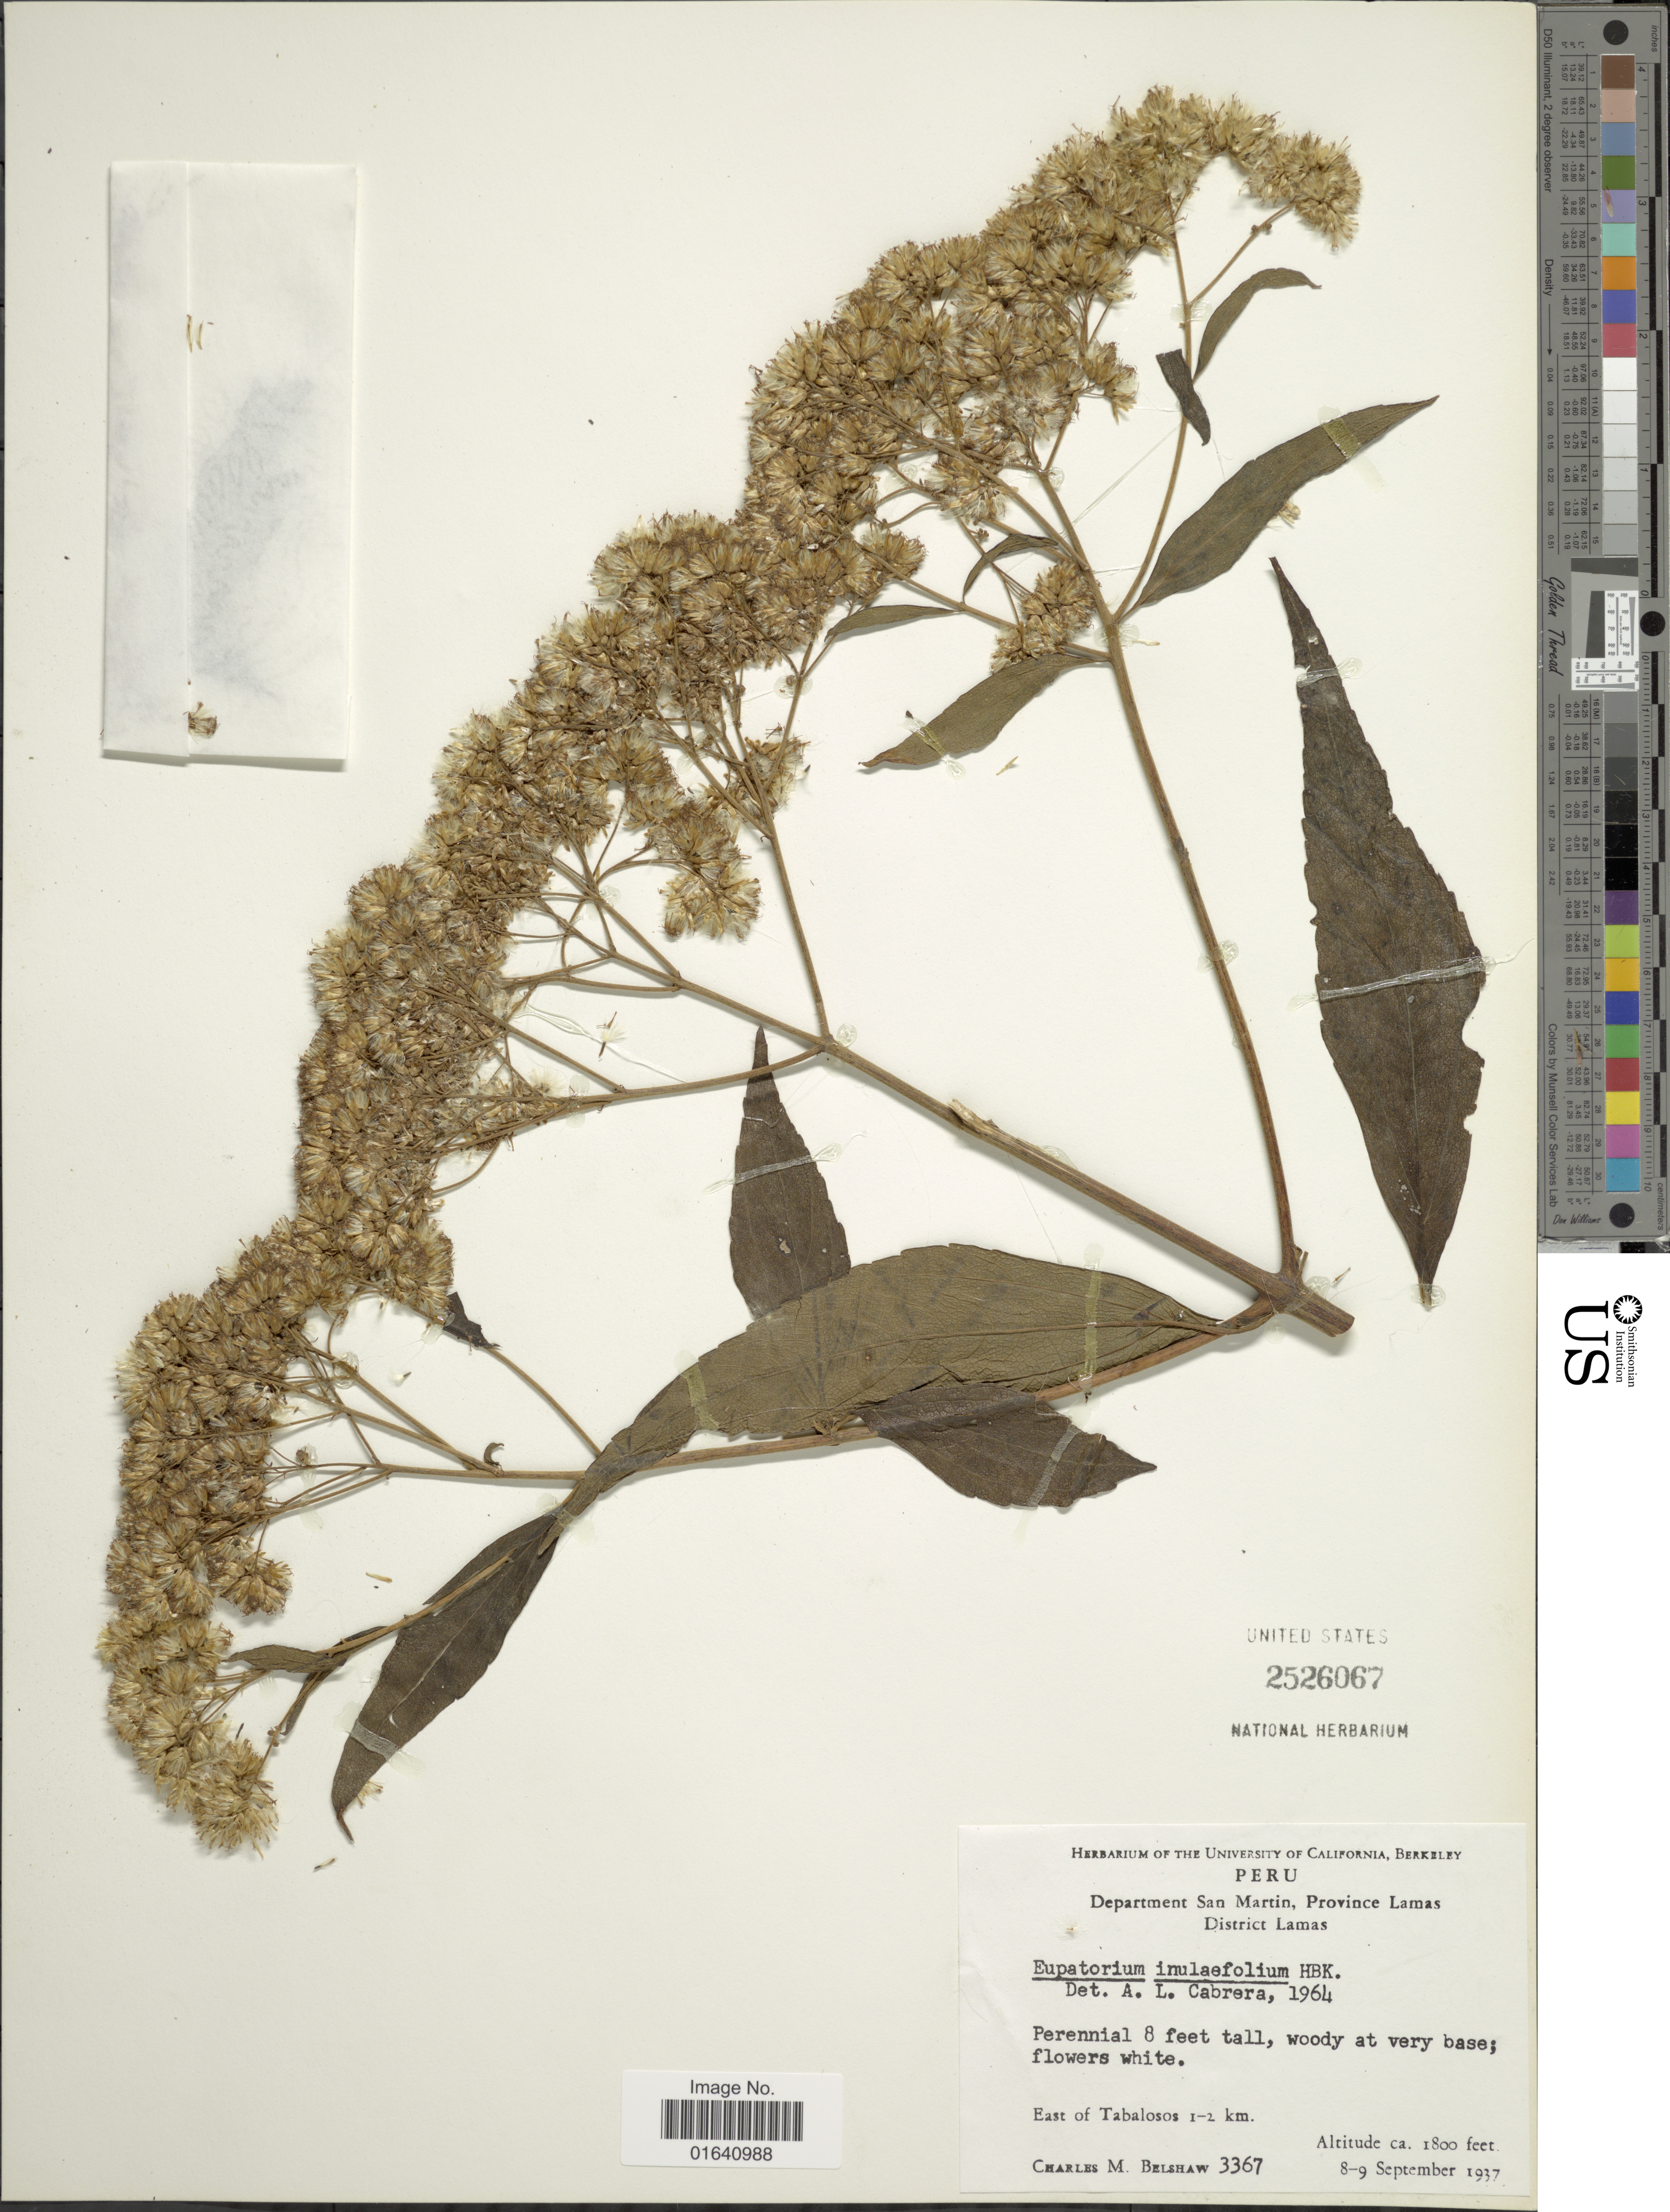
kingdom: Plantae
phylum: Tracheophyta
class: Magnoliopsida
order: Asterales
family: Asteraceae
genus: Austroeupatorium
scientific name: Austroeupatorium decemflorum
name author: (DC.) R.M. King & H. Rob.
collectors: C. Shaw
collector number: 3367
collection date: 1937-09-08/1937-09-09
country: Peru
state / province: San Martín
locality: Department San Marin, Province Lamas, District Lama, East of Tabalosos 1-2 km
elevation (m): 549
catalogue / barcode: US 2526067